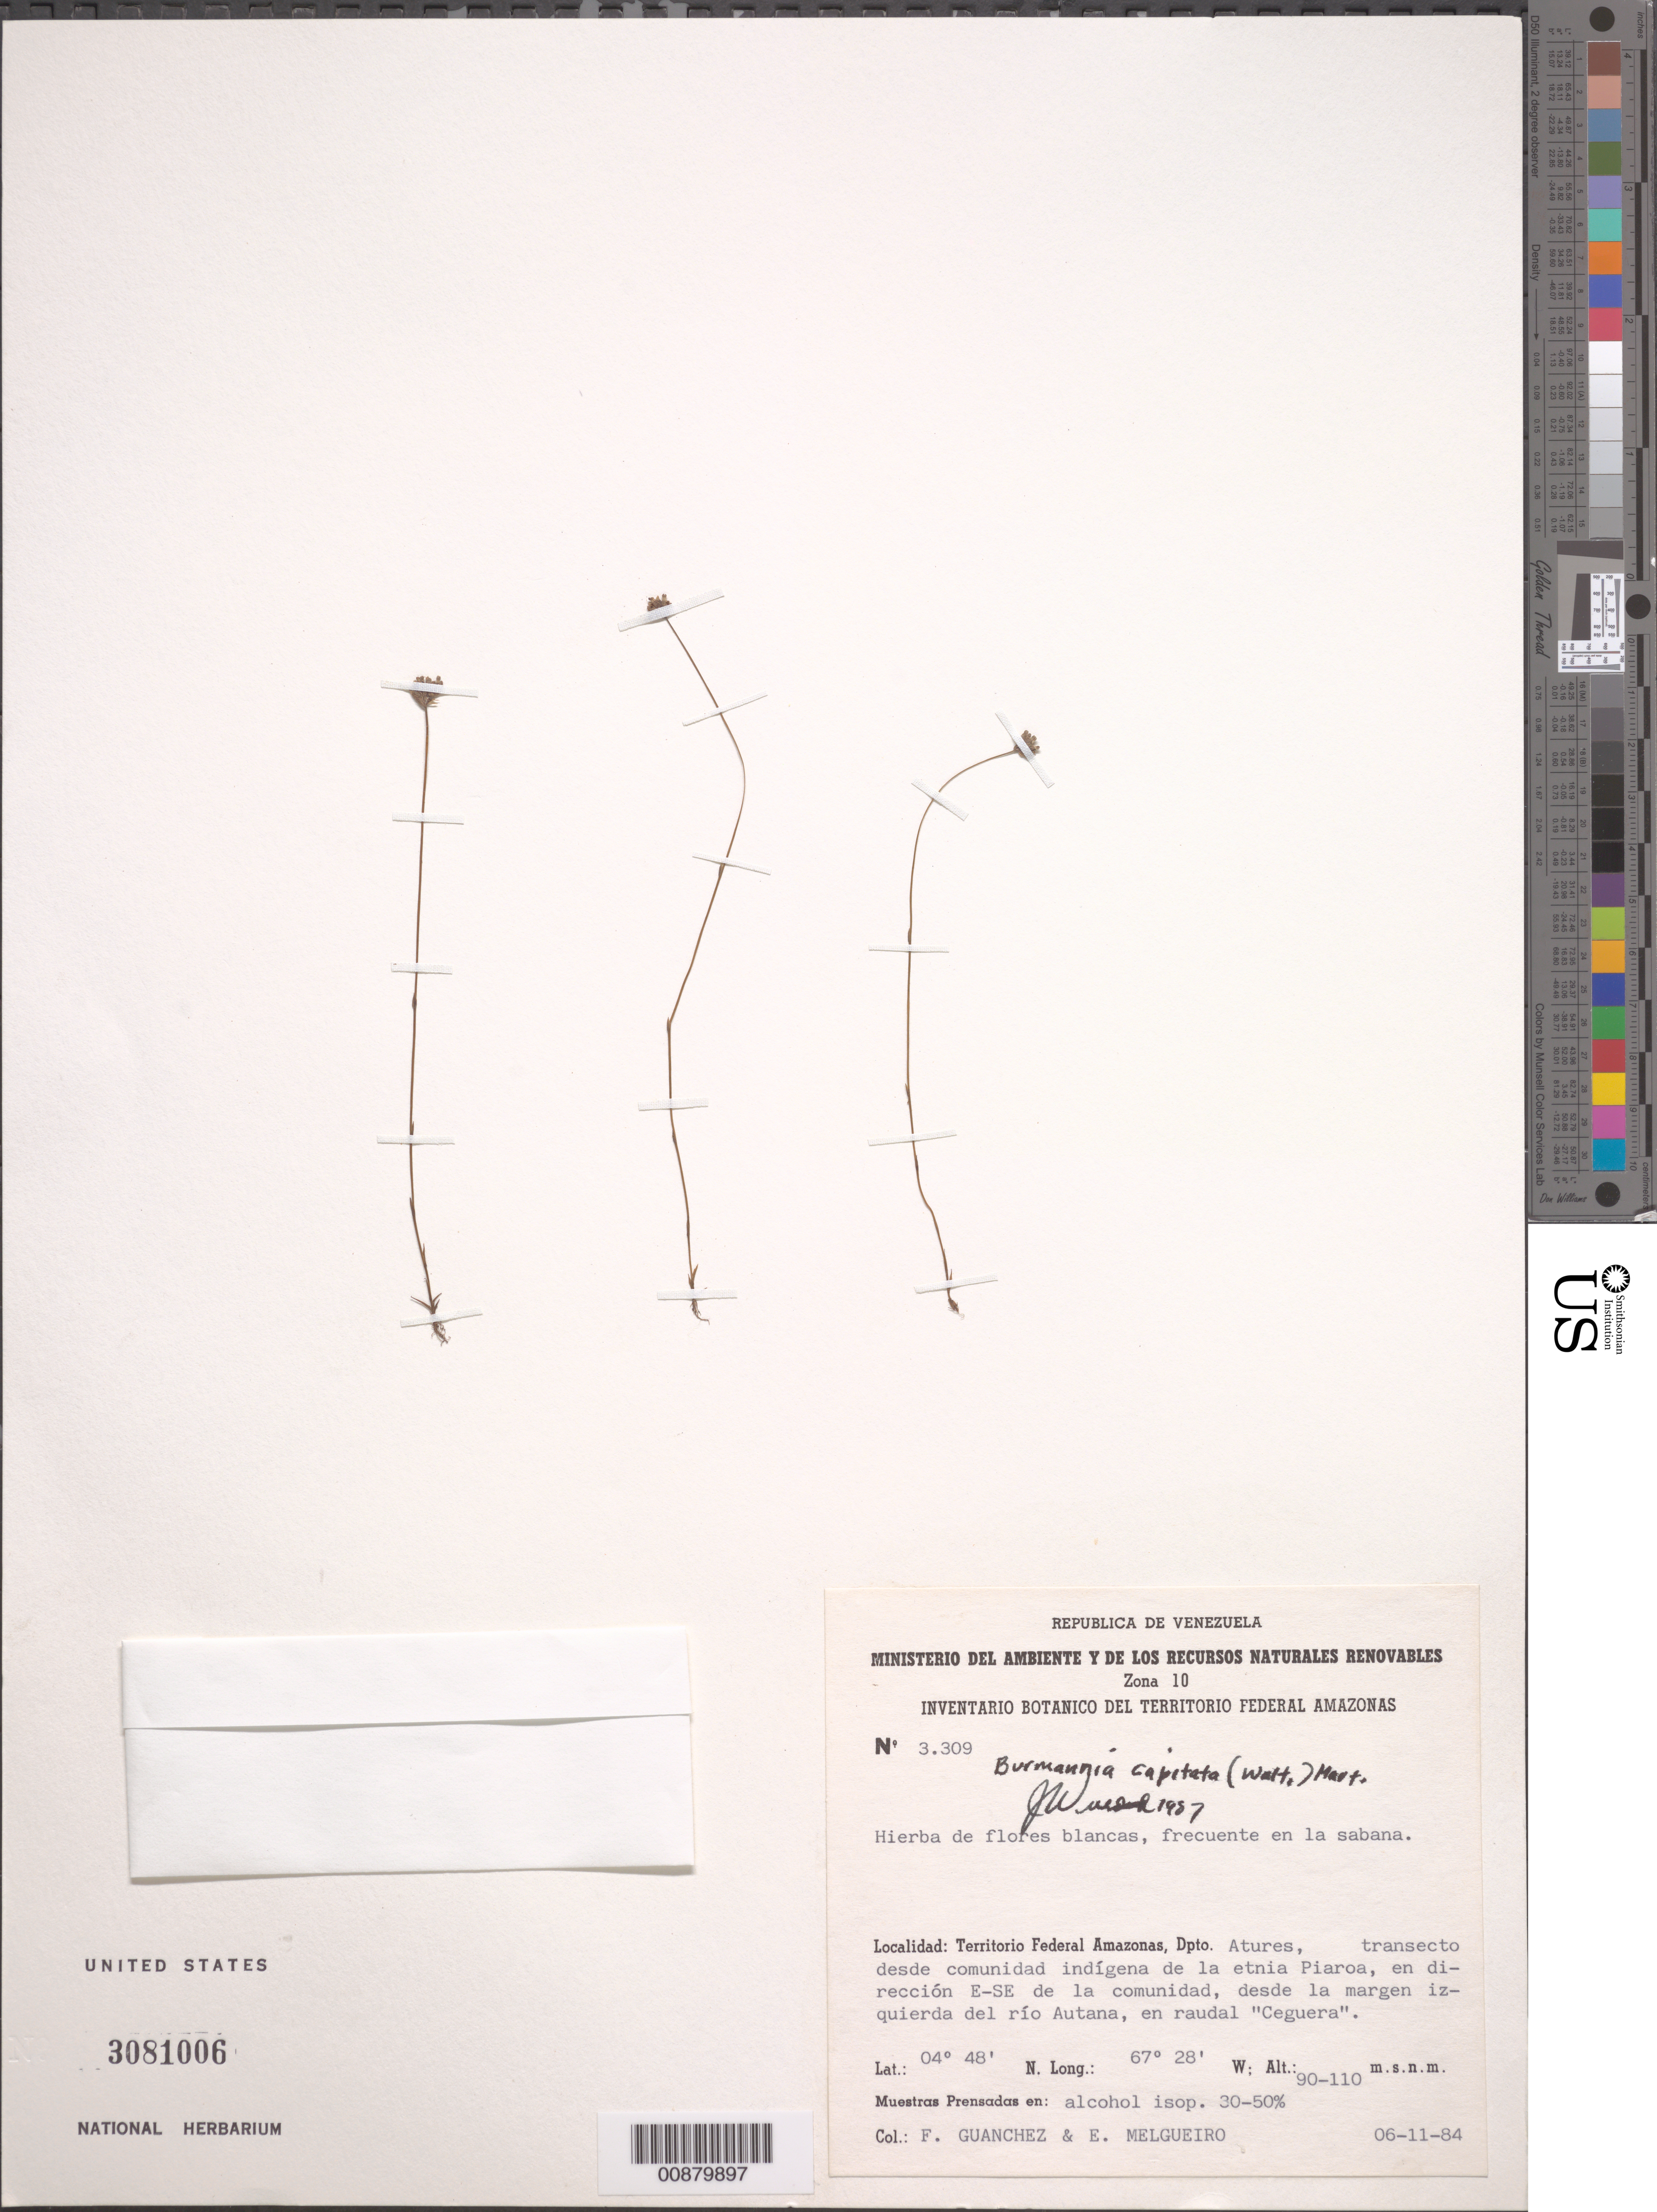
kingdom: Plantae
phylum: Tracheophyta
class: Liliopsida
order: Dioscoreales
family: Burmanniaceae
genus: Burmannia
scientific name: Burmannia capitata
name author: (Walter ex J.F. Gmel.) Mart.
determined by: Wurdack, John J., (US), US (UNITED STATES)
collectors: F. Guánchez M. & E. Melgueiro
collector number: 3309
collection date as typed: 6-Nov-84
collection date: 1984-11-06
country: Venezuela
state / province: Amazonas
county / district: Atures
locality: Comunidad indígena de la etnia Piaroa, transecto en dirección E-SE de la comunidad, desde la margen izquierda del río Autana, en raudal "Ceguera"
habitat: Sabana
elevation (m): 90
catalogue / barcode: US 3081006